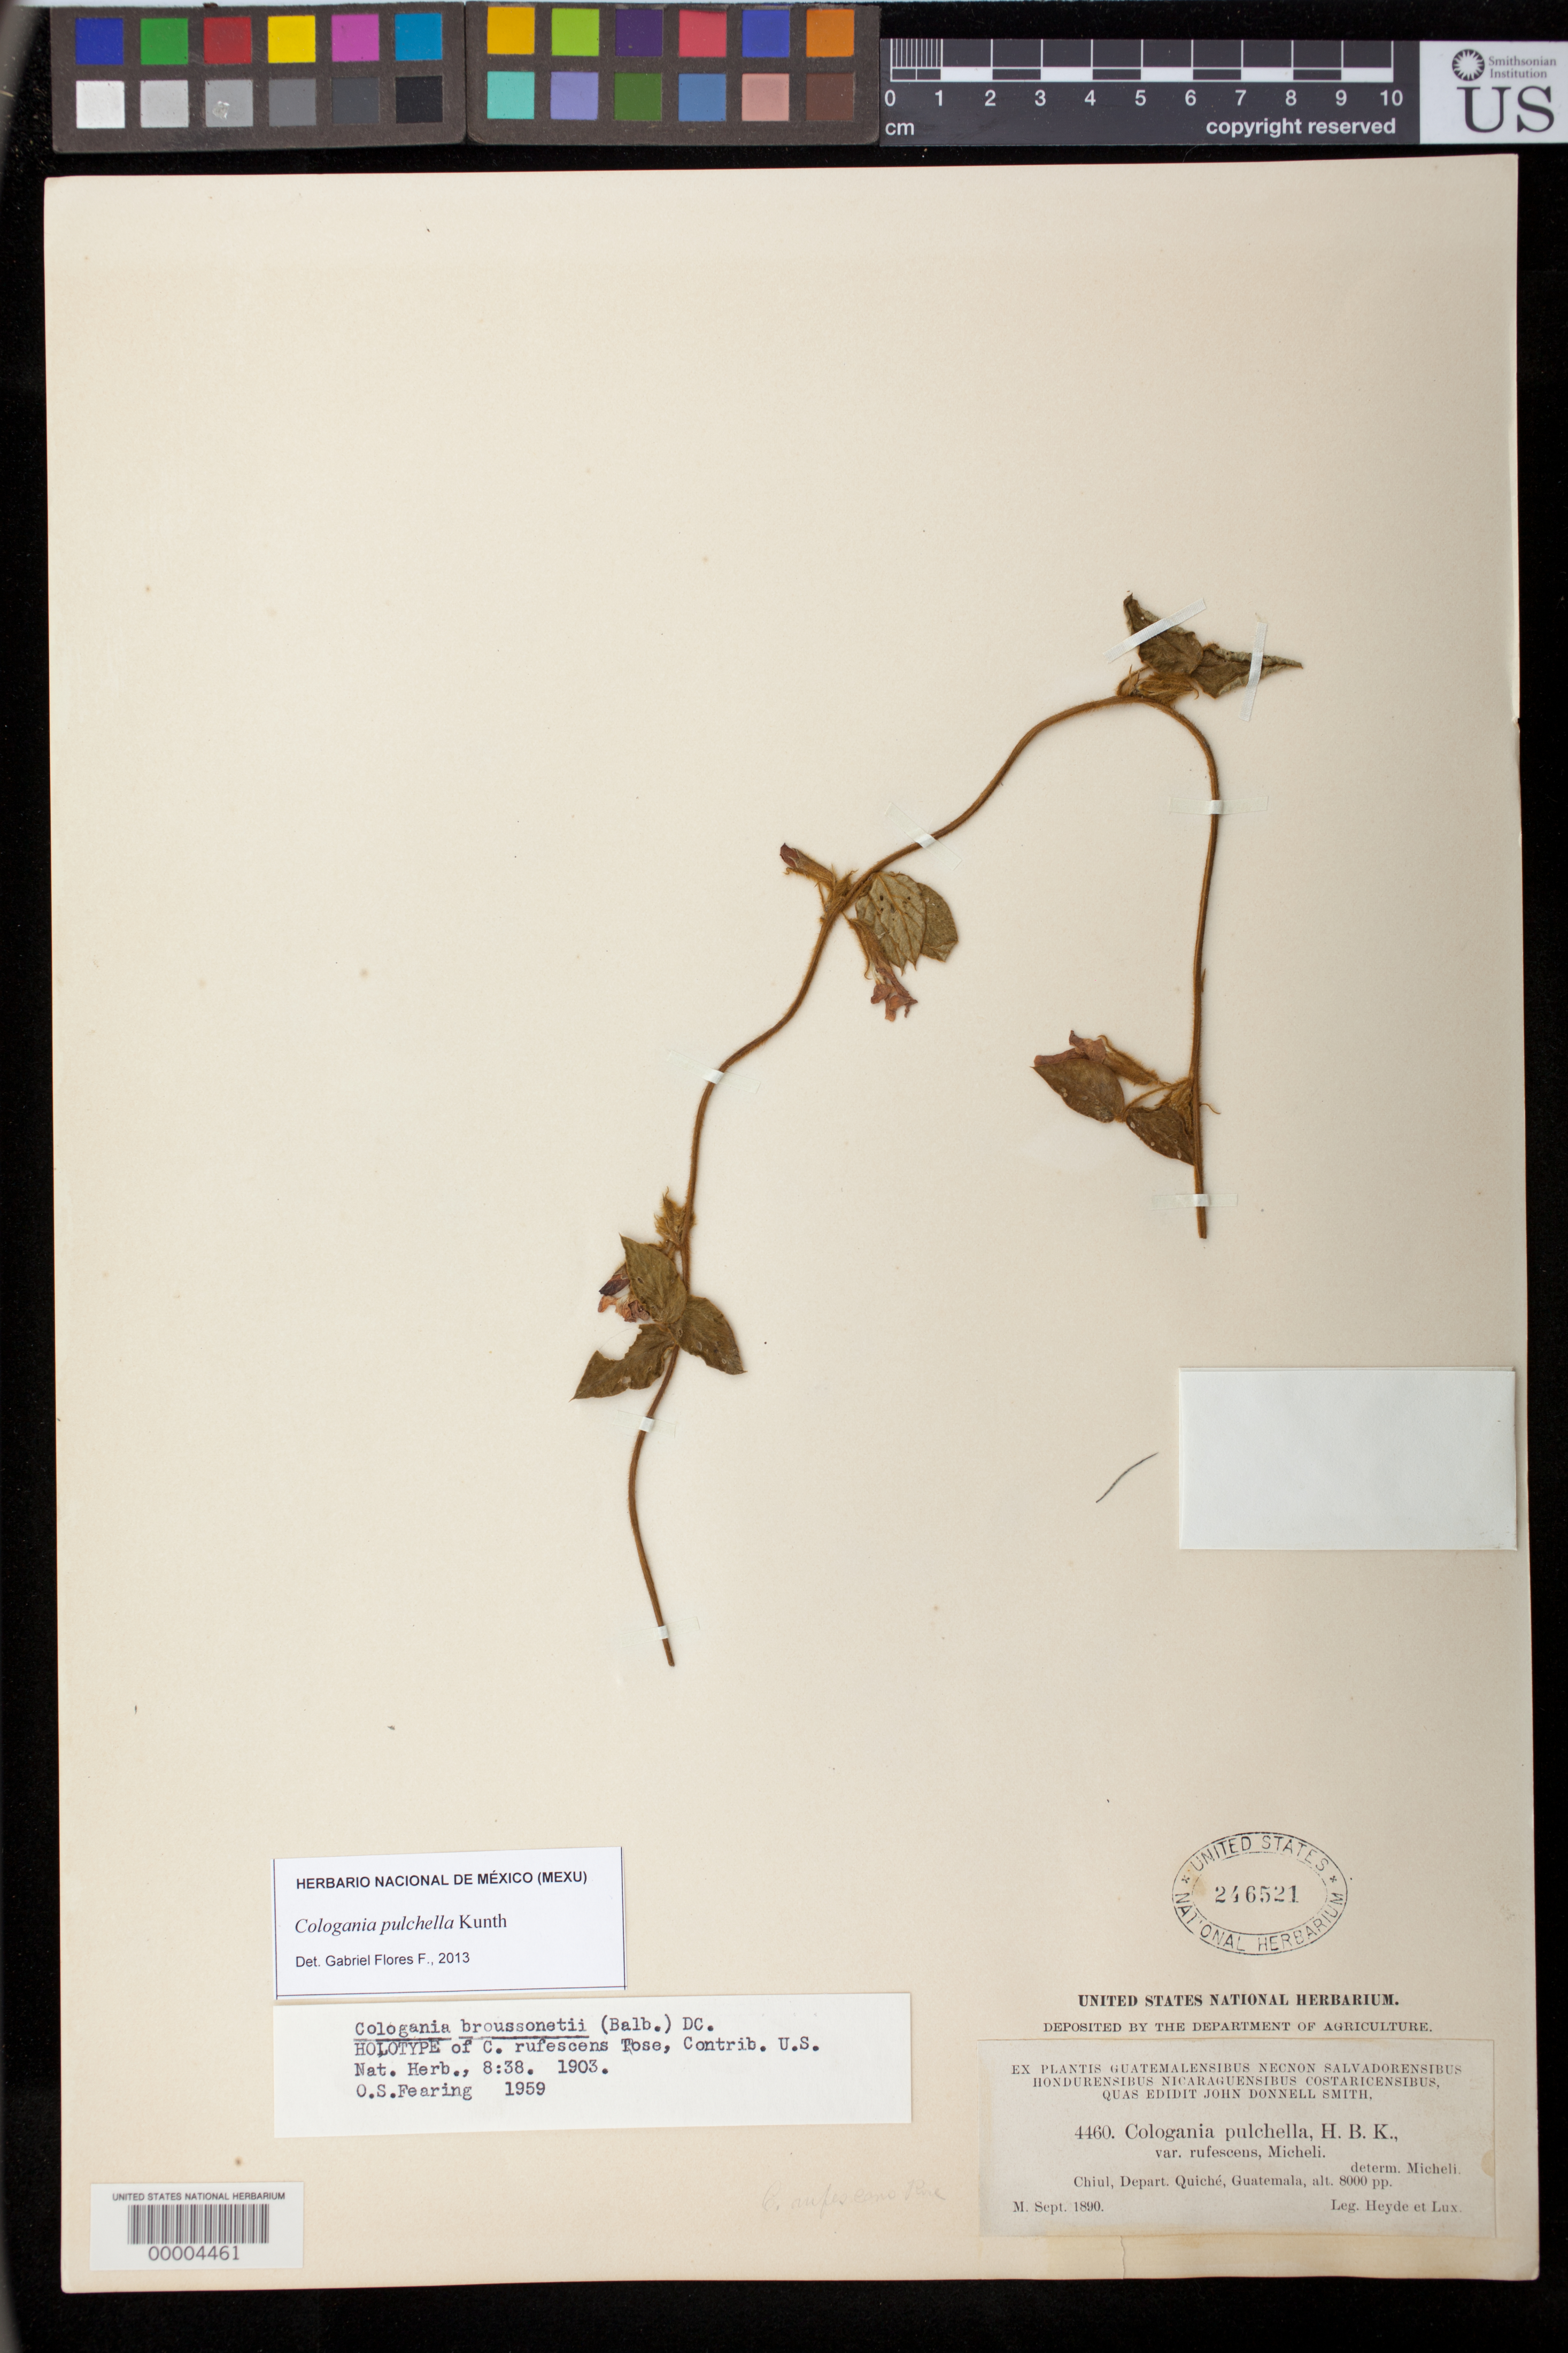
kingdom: Plantae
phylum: Tracheophyta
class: Magnoliopsida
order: Fabales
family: Fabaceae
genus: Cologania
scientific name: Cologania rufescens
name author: Rose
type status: Holotype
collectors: E. T. Heyde & E. Lux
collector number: J.D.S. 4460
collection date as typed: Sep 1890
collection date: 1890-09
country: Guatemala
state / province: El Quiché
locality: Chiul; alt. 8000 ft.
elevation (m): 2438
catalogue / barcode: US 246521